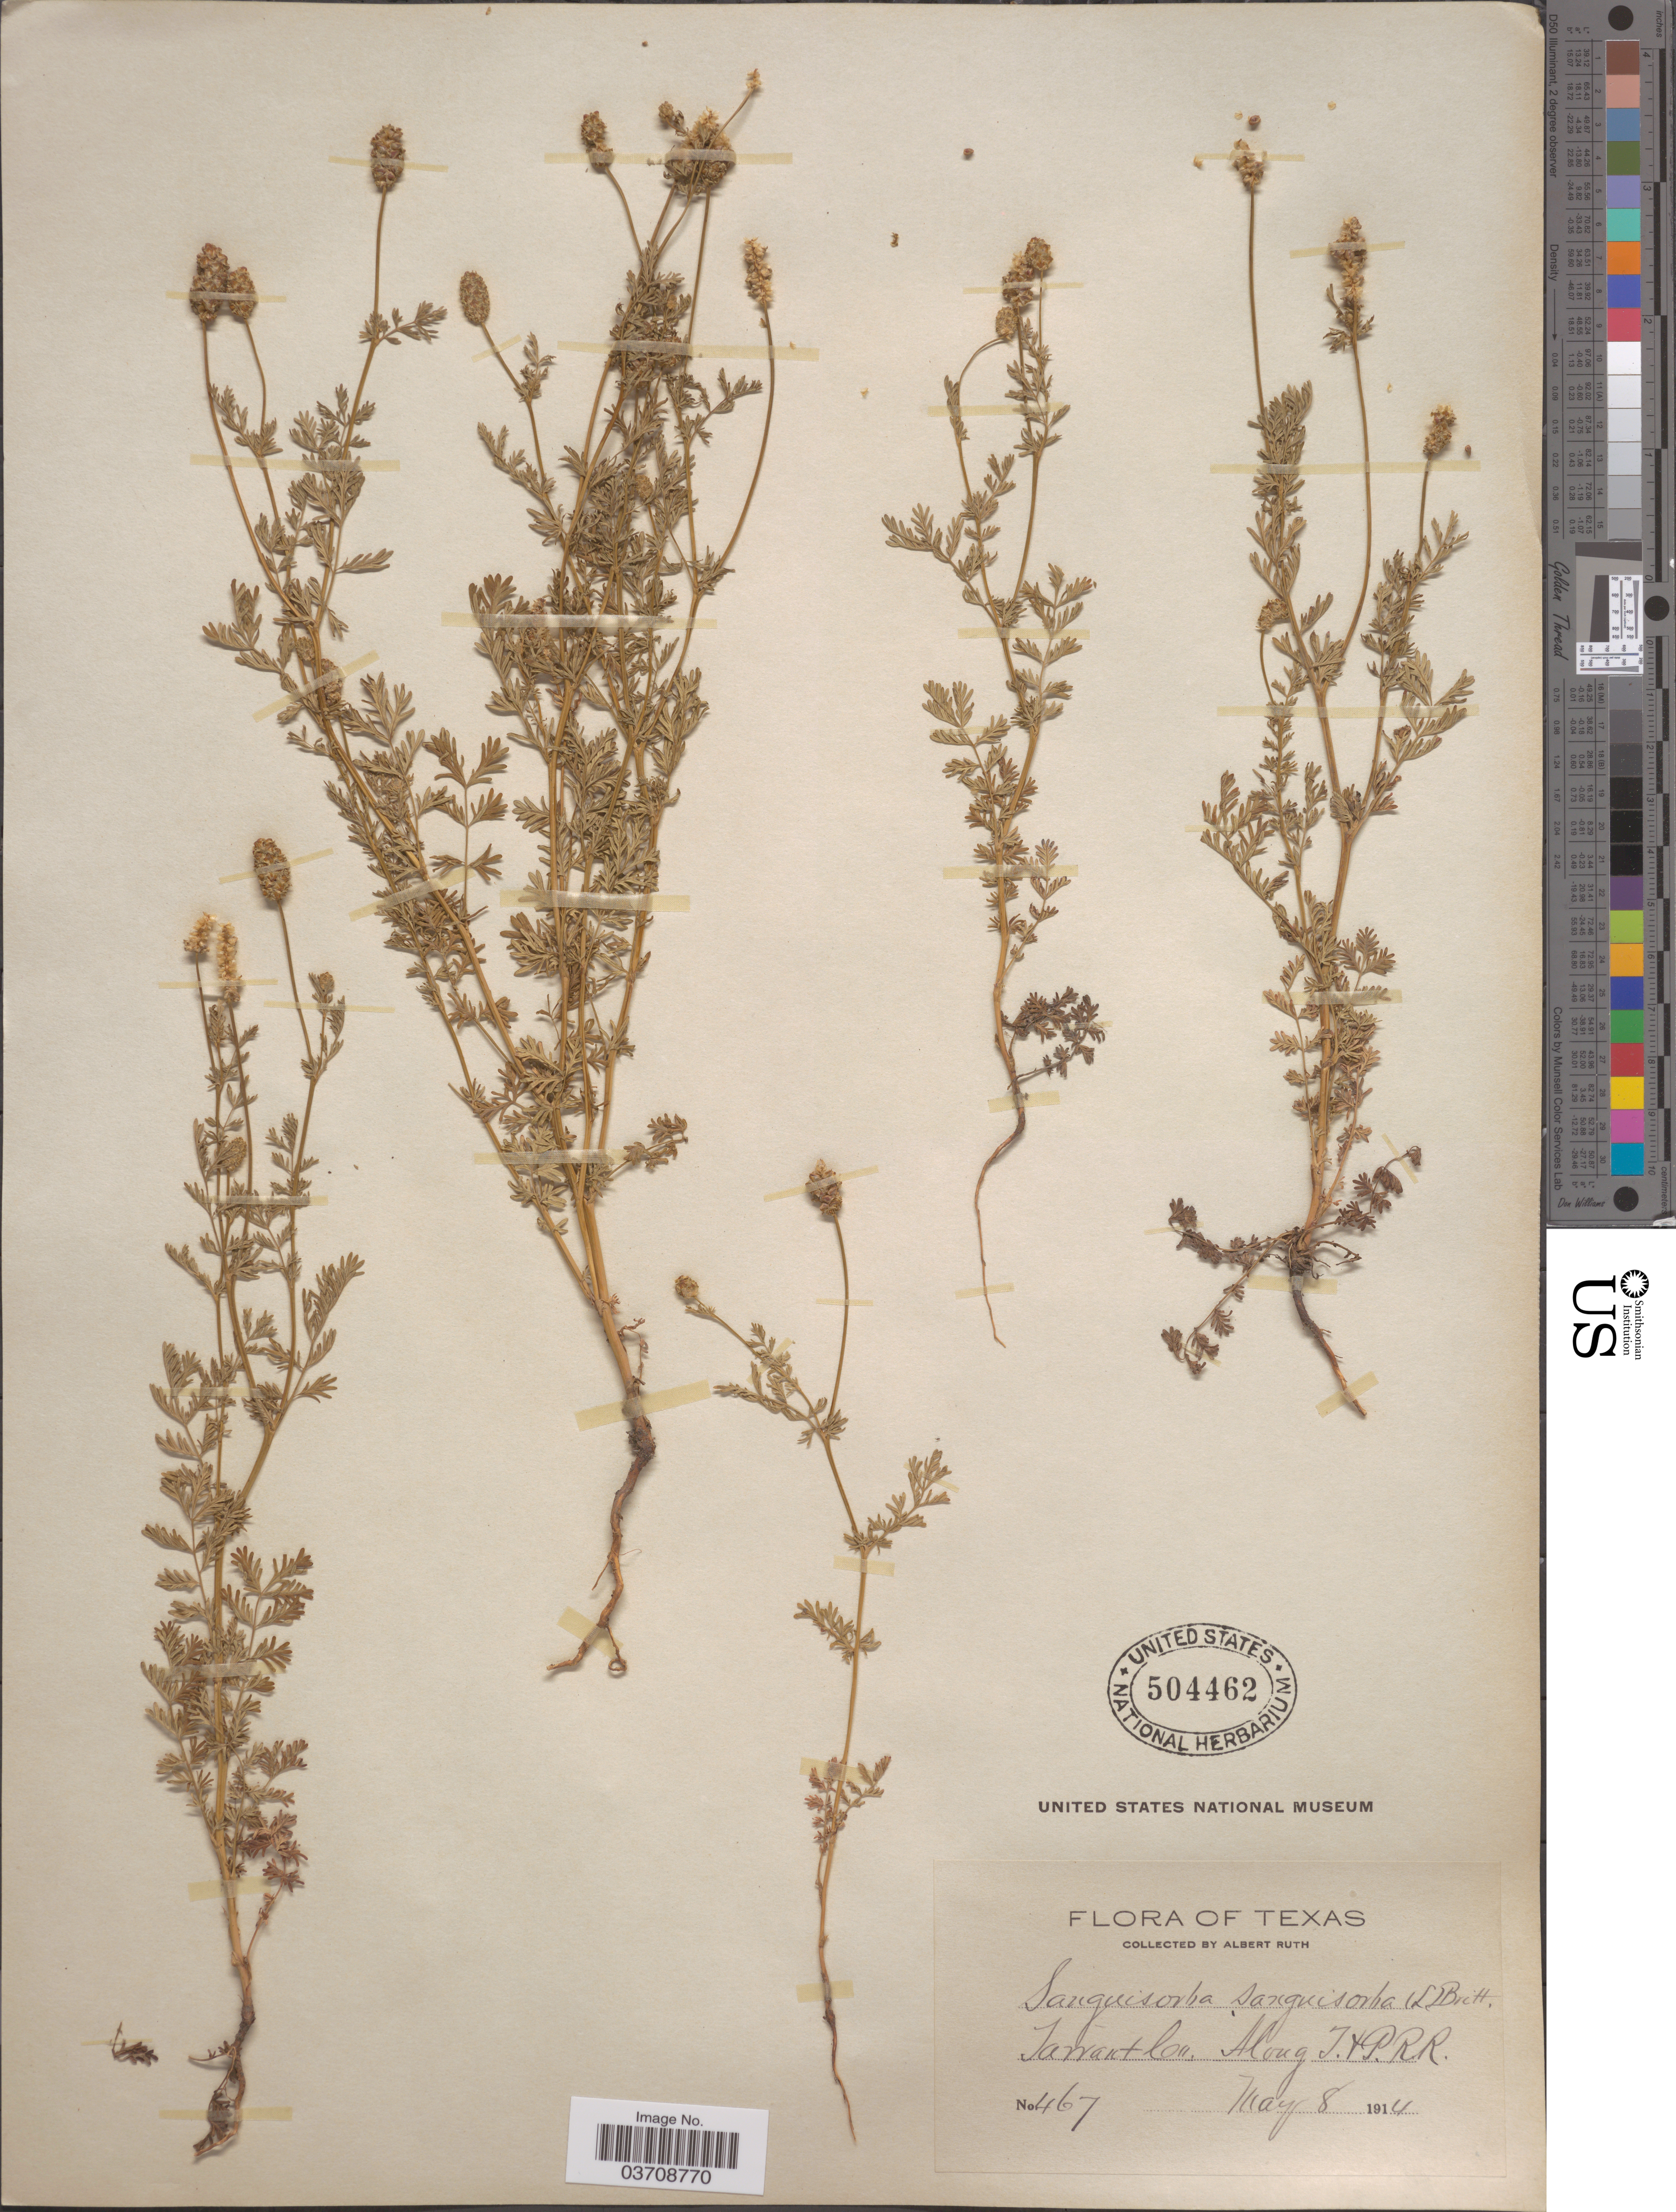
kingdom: Plantae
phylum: Tracheophyta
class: Magnoliopsida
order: Rosales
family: Rosaceae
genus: Sanguisorba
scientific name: Sanguisorba annua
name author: (Nutt. ex Hook.) Torr. & A. Gray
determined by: Strong, Mark T., (BOT), Smithsonian Institution - National Museum of Natural History (UNITED STATES)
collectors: A. Ruth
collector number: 467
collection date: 1914-05-08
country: United States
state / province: Texas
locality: Tarrant Co. Along T. & P. P. R.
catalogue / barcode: US 504462